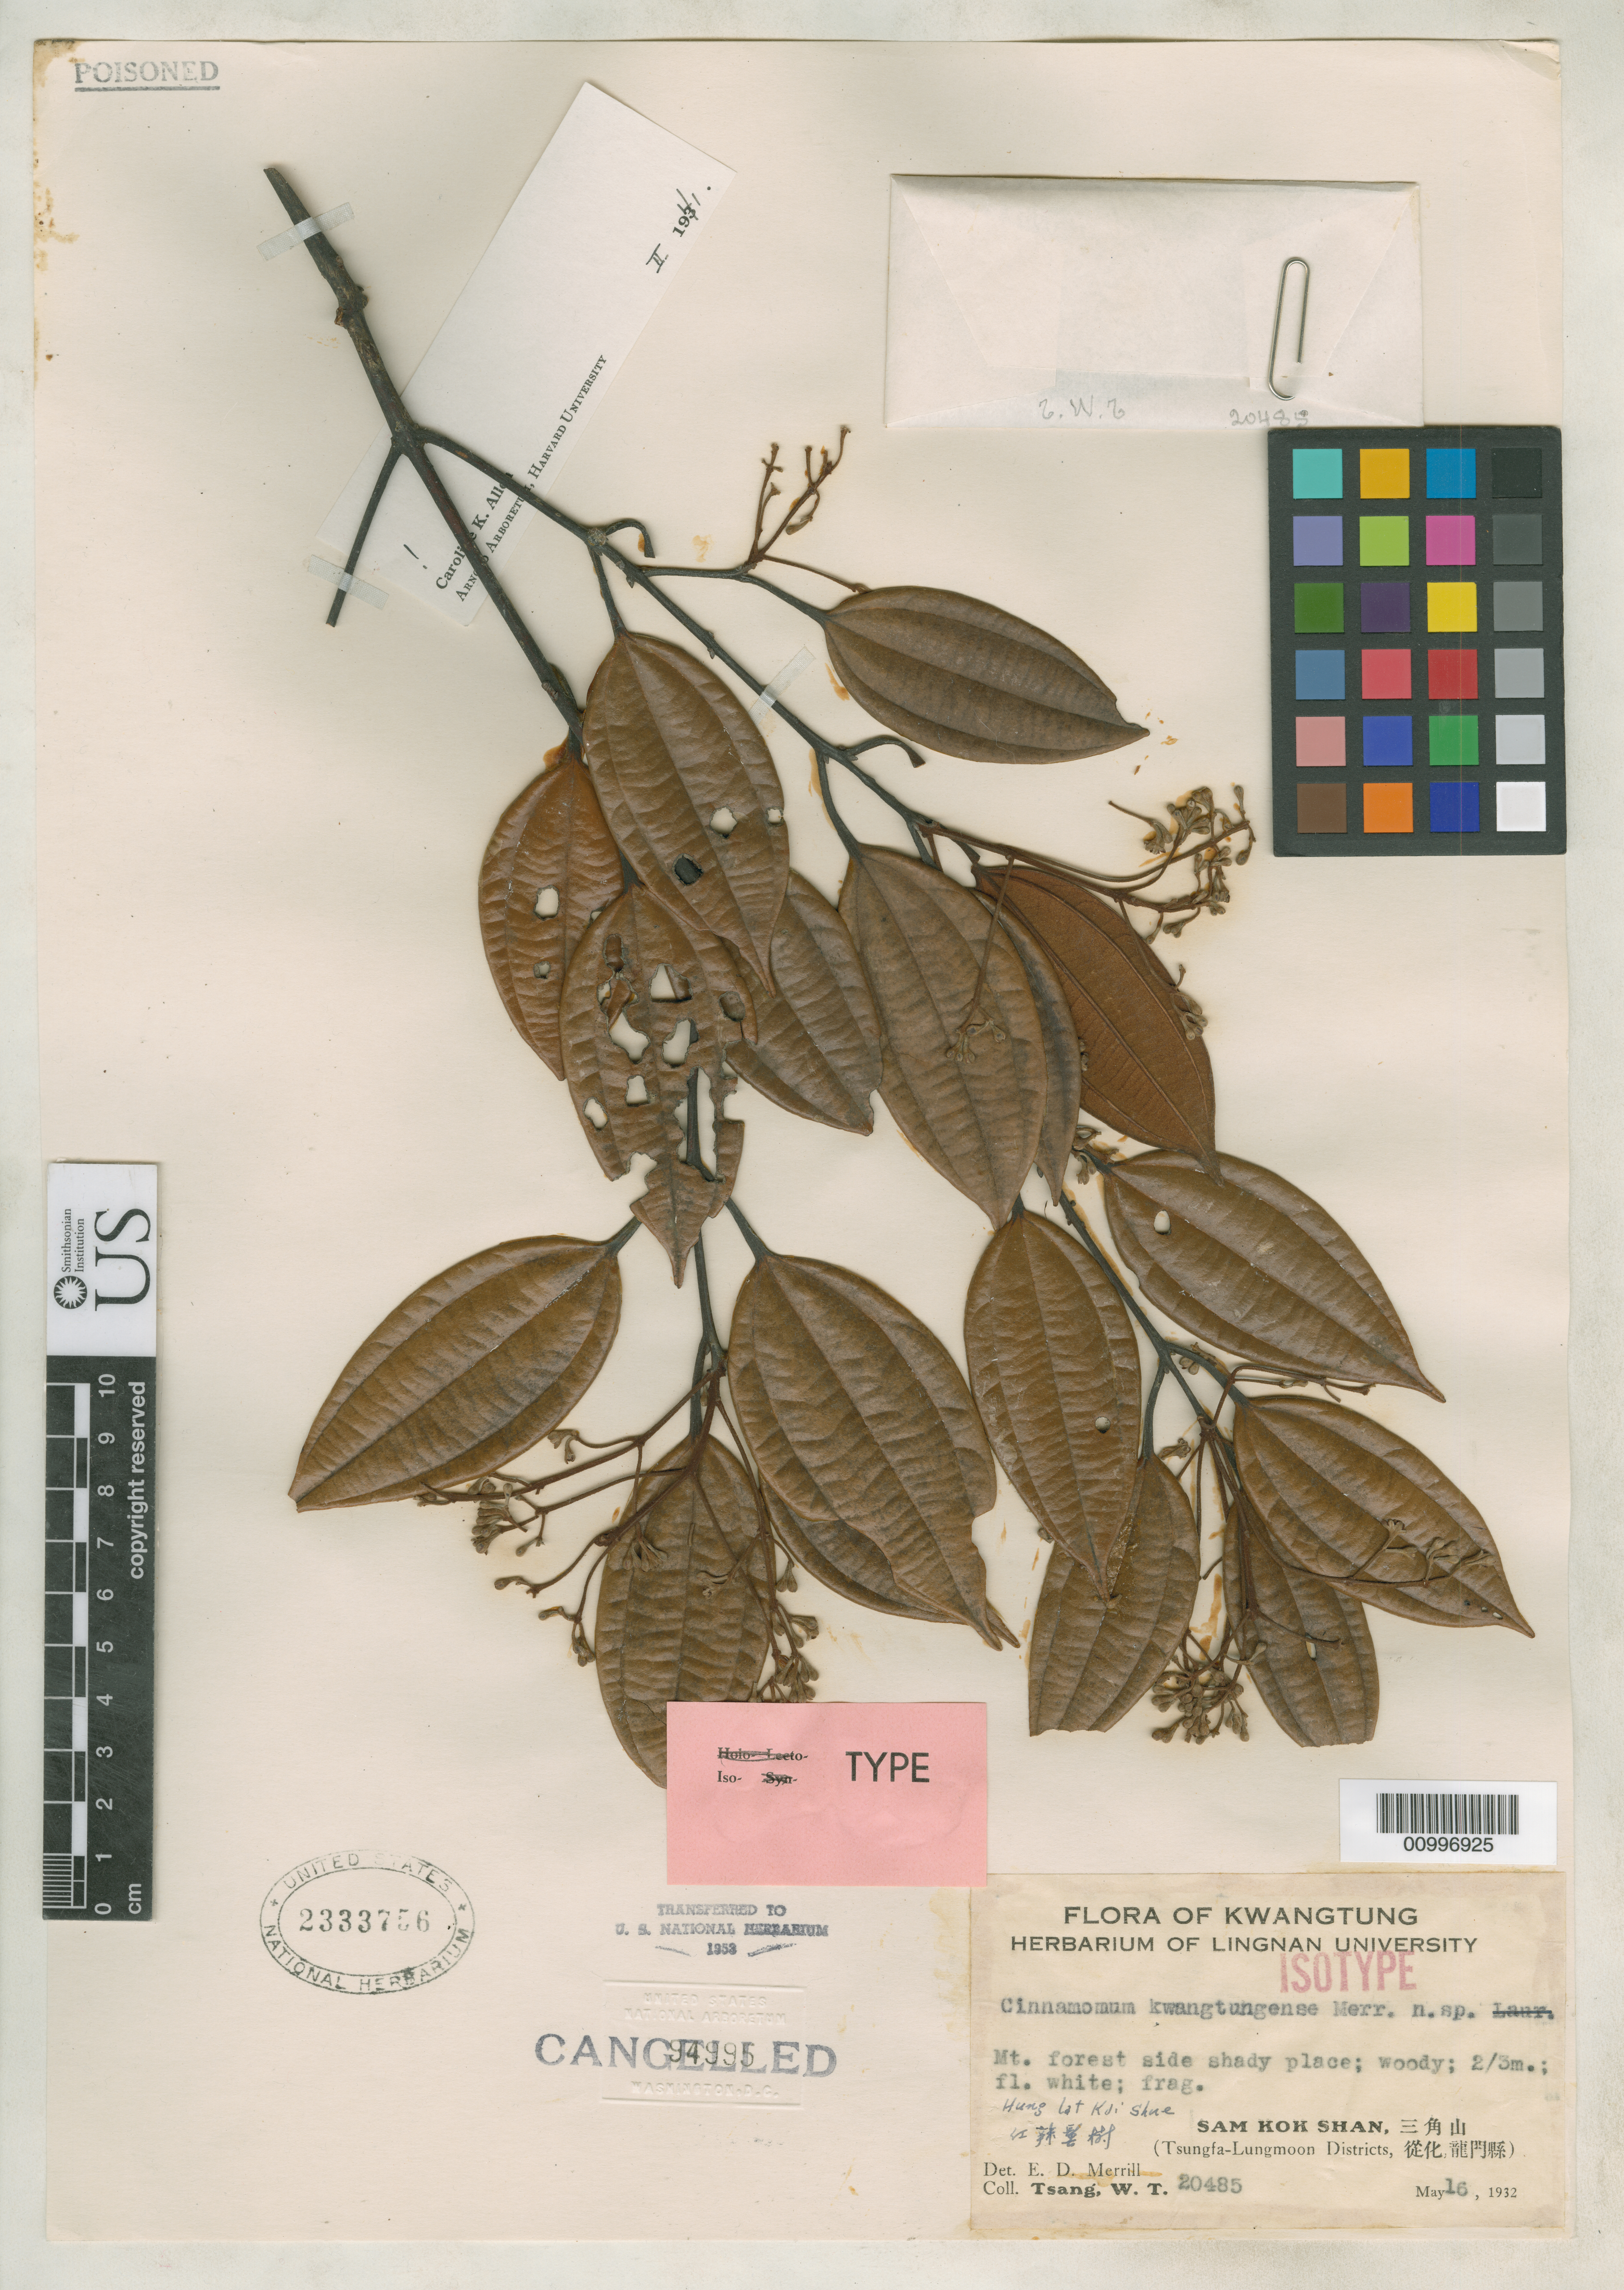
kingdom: Plantae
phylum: Tracheophyta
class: Magnoliopsida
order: Laurales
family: Lauraceae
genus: Cinnamomum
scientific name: Cinnamomum kwangtungense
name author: Merr.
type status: Isotype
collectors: W. T. Tsang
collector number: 20485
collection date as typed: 16 May 1932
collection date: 1932-05-16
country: China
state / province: Guangdong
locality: Tsungfa-Lungmoon, Sam Kok Shan. Hung Lat Kai Shue.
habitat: Mt. forest side shady place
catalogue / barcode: US 2333756